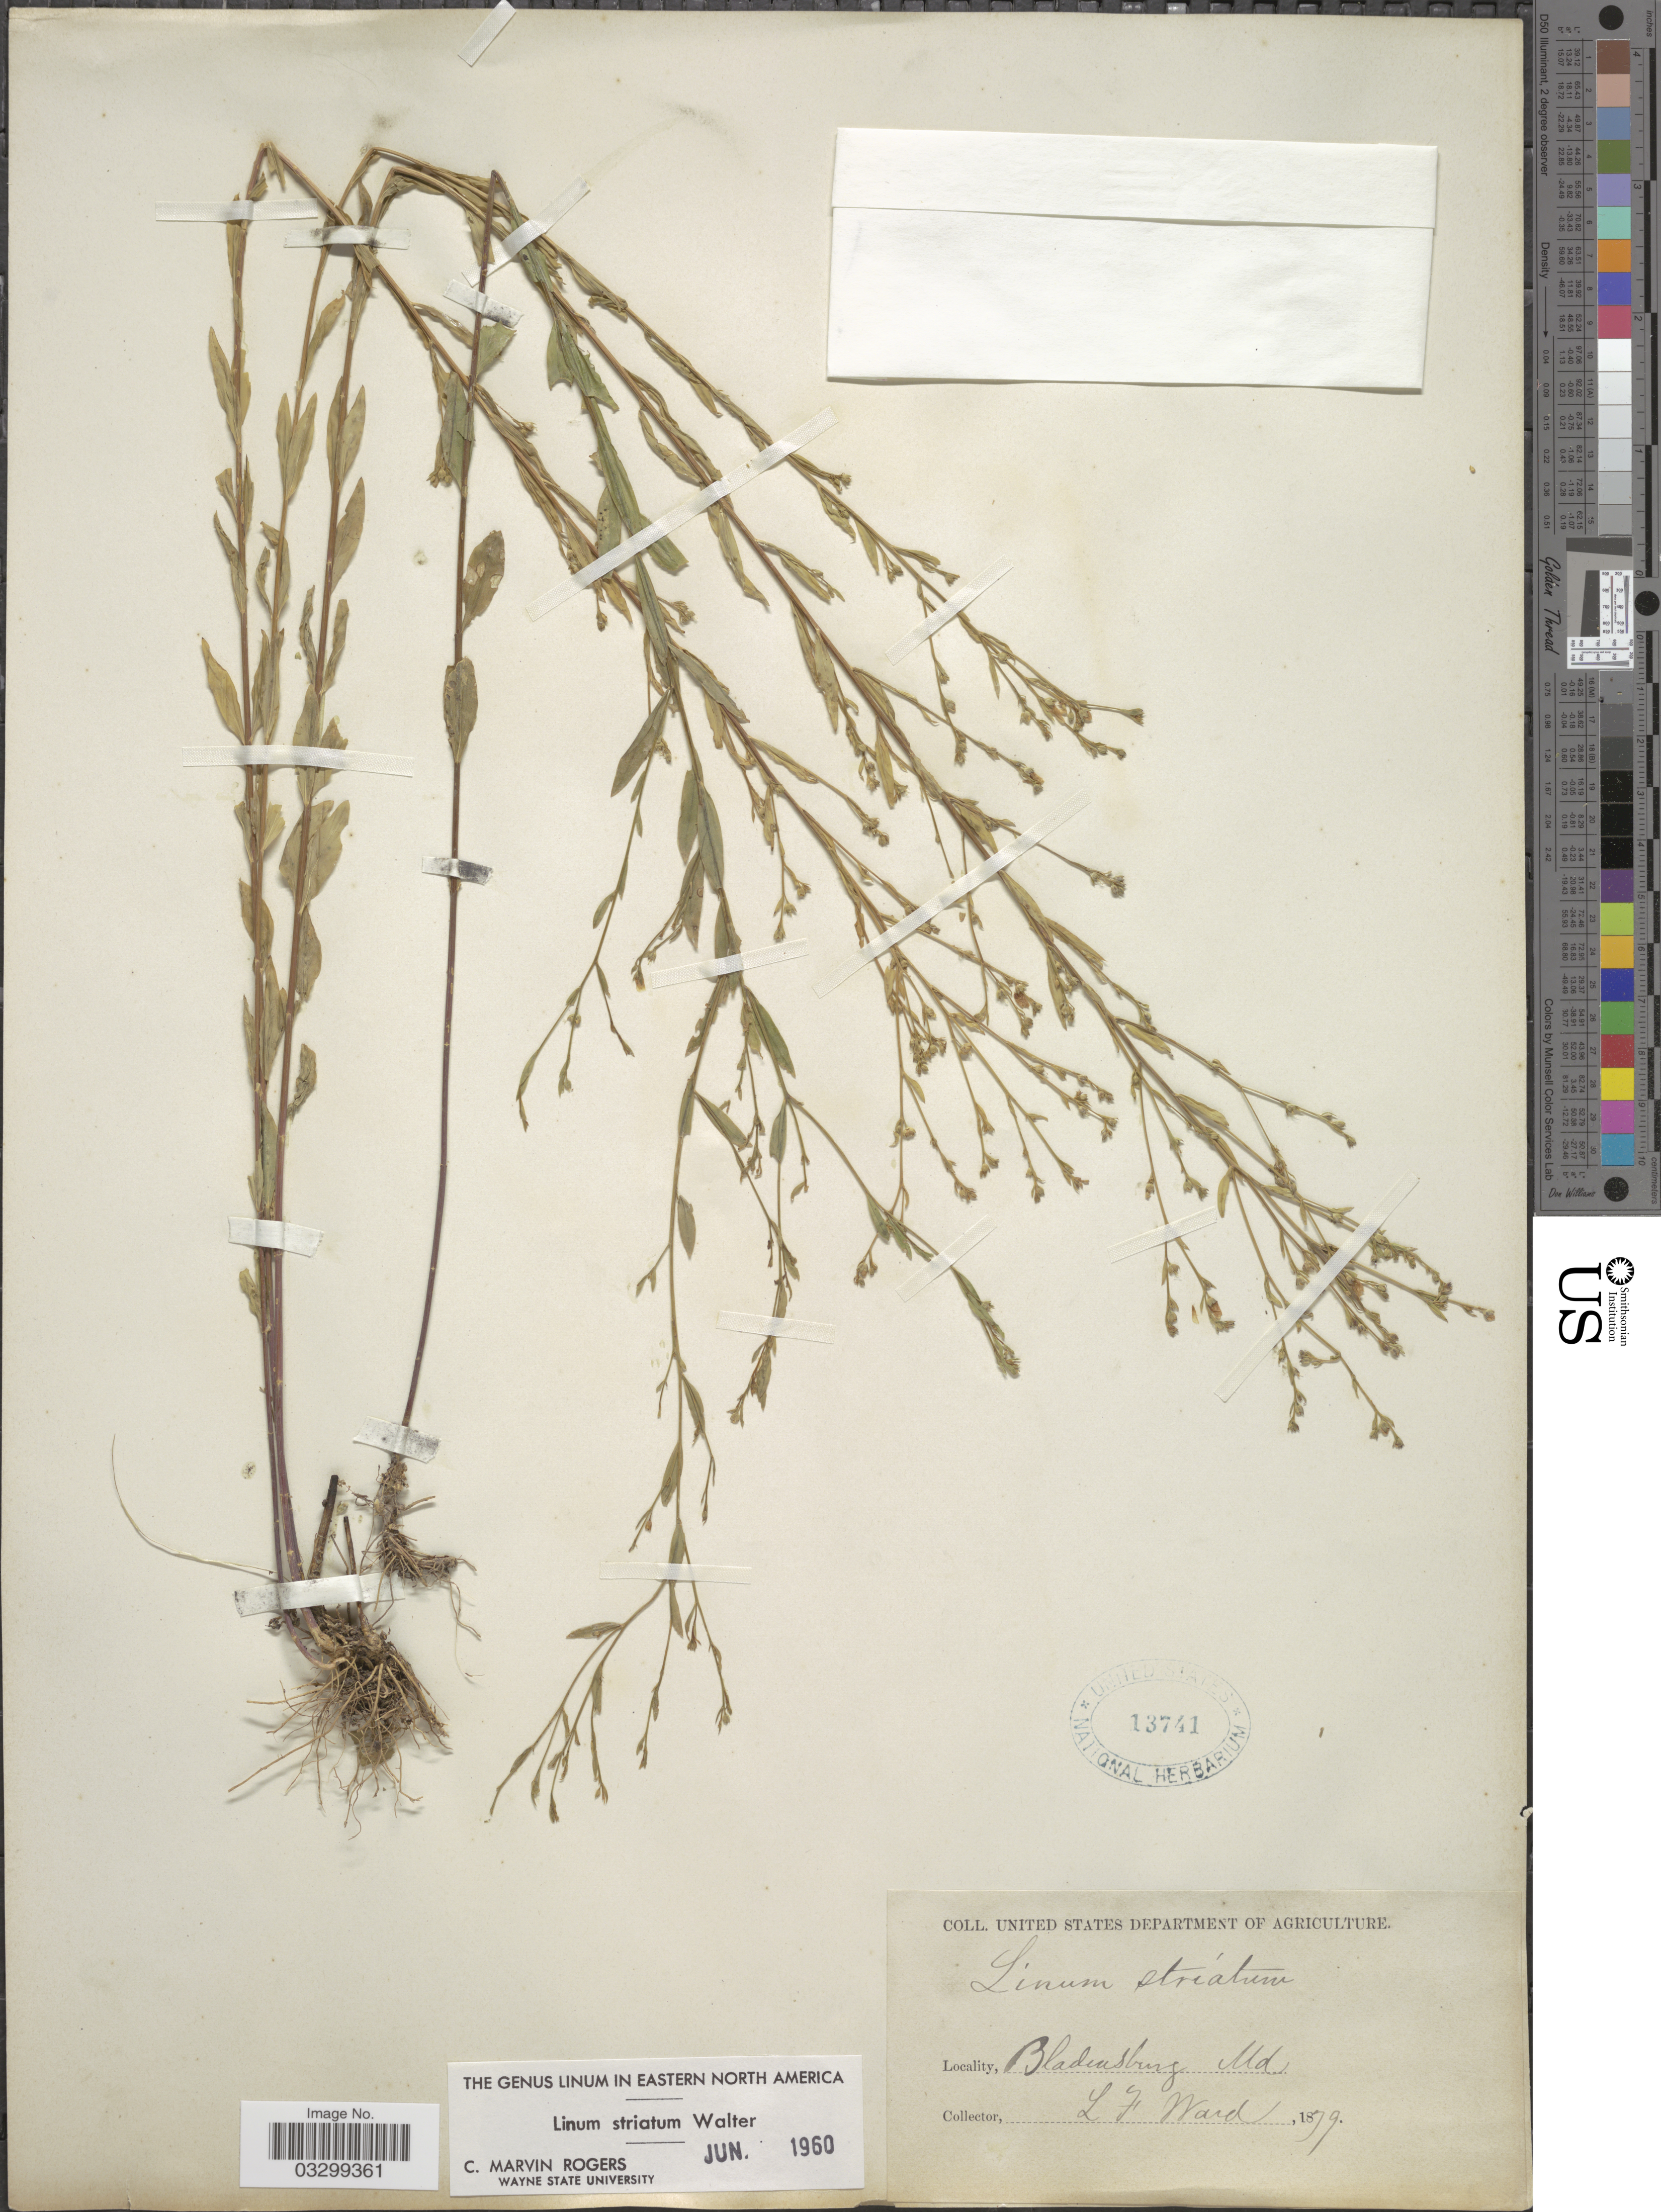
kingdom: Plantae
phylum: Tracheophyta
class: Magnoliopsida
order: Malpighiales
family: Linaceae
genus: Linum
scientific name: Linum striatum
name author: Walter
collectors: L. Ward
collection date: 1879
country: United States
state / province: Maryland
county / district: Prince George's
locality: Bladensburg.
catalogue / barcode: US 13741